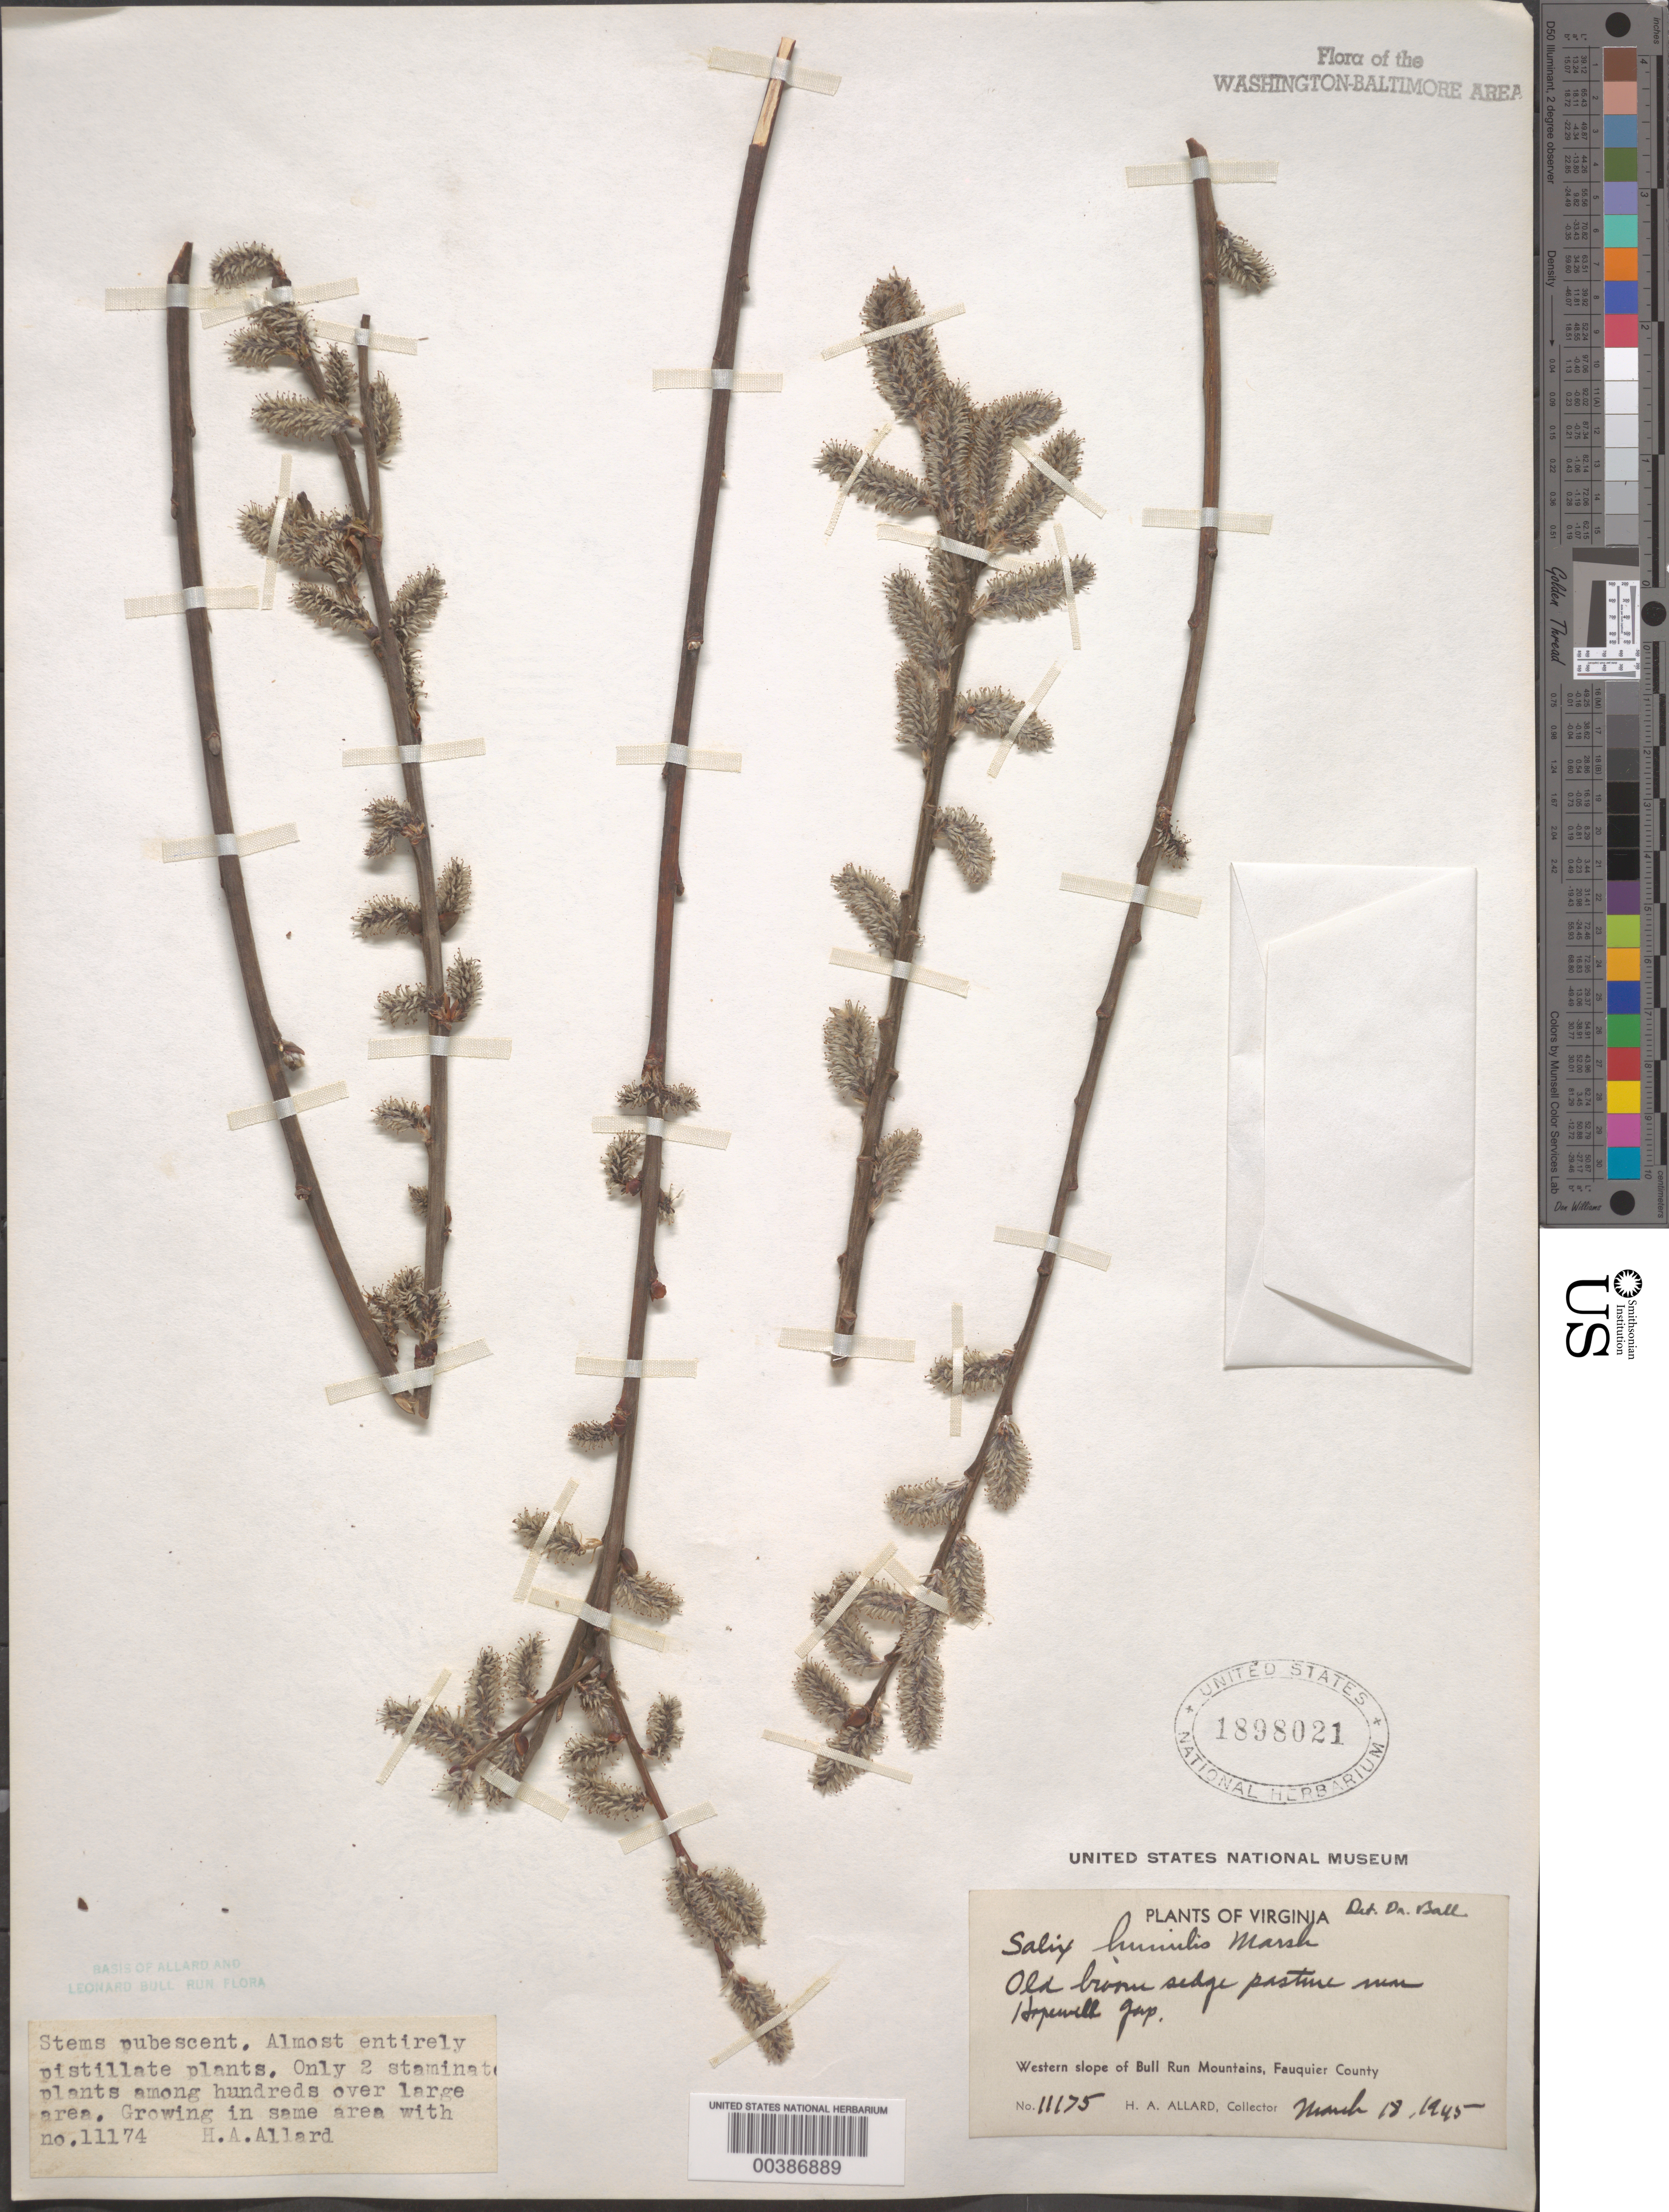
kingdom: Plantae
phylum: Tracheophyta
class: Magnoliopsida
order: Malpighiales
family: Salicaceae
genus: Salix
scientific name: Salix humilis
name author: Marshall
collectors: H. A. Allard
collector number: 11175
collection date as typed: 18 Mar 1945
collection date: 1945-03-18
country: United States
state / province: Virginia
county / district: King George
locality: Hopewell Gap vicinity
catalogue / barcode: US 1898021